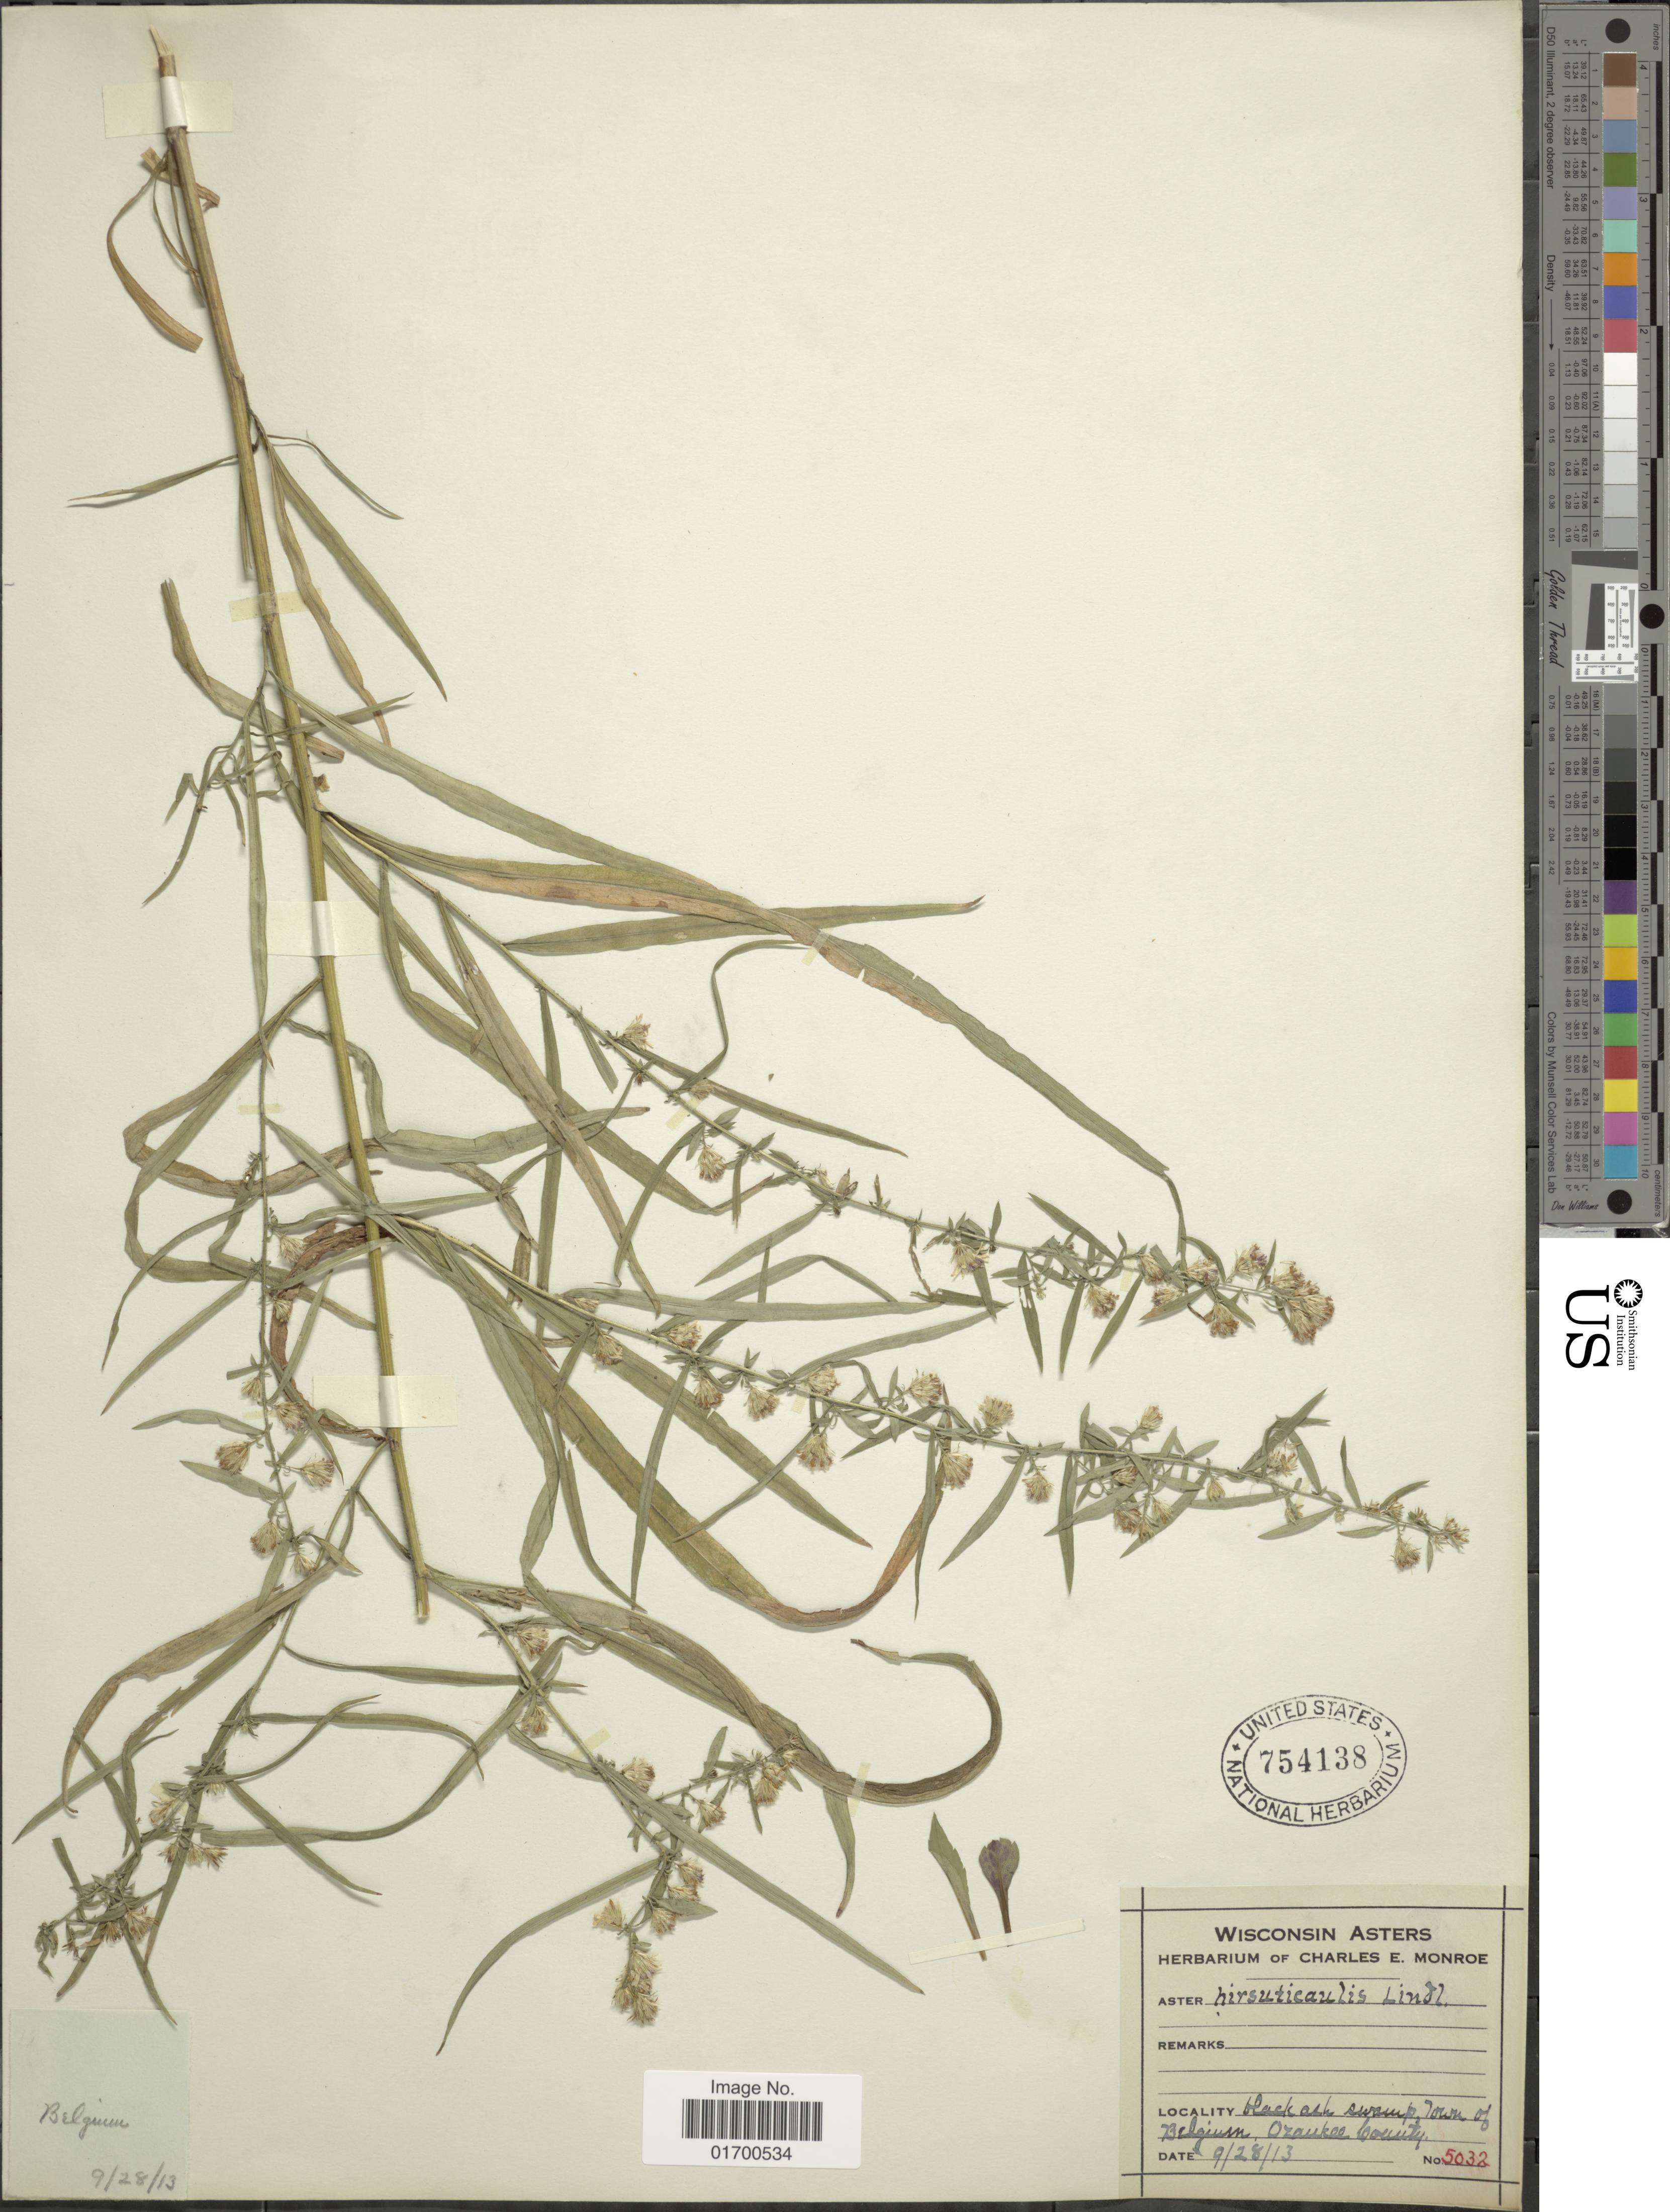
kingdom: Plantae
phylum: Tracheophyta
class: Magnoliopsida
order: Asterales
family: Asteraceae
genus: Symphyotrichum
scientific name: Symphyotrichum lateriflorum var. hirsuticaule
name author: (DC.) G.L. Nesom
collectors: C. Monroe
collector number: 5032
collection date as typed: Transcribed d/m/y: 28/9/13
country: United States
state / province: Wisconsin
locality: Black ark swamp, Town of Belgium, Ozaukee County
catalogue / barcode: US 754138